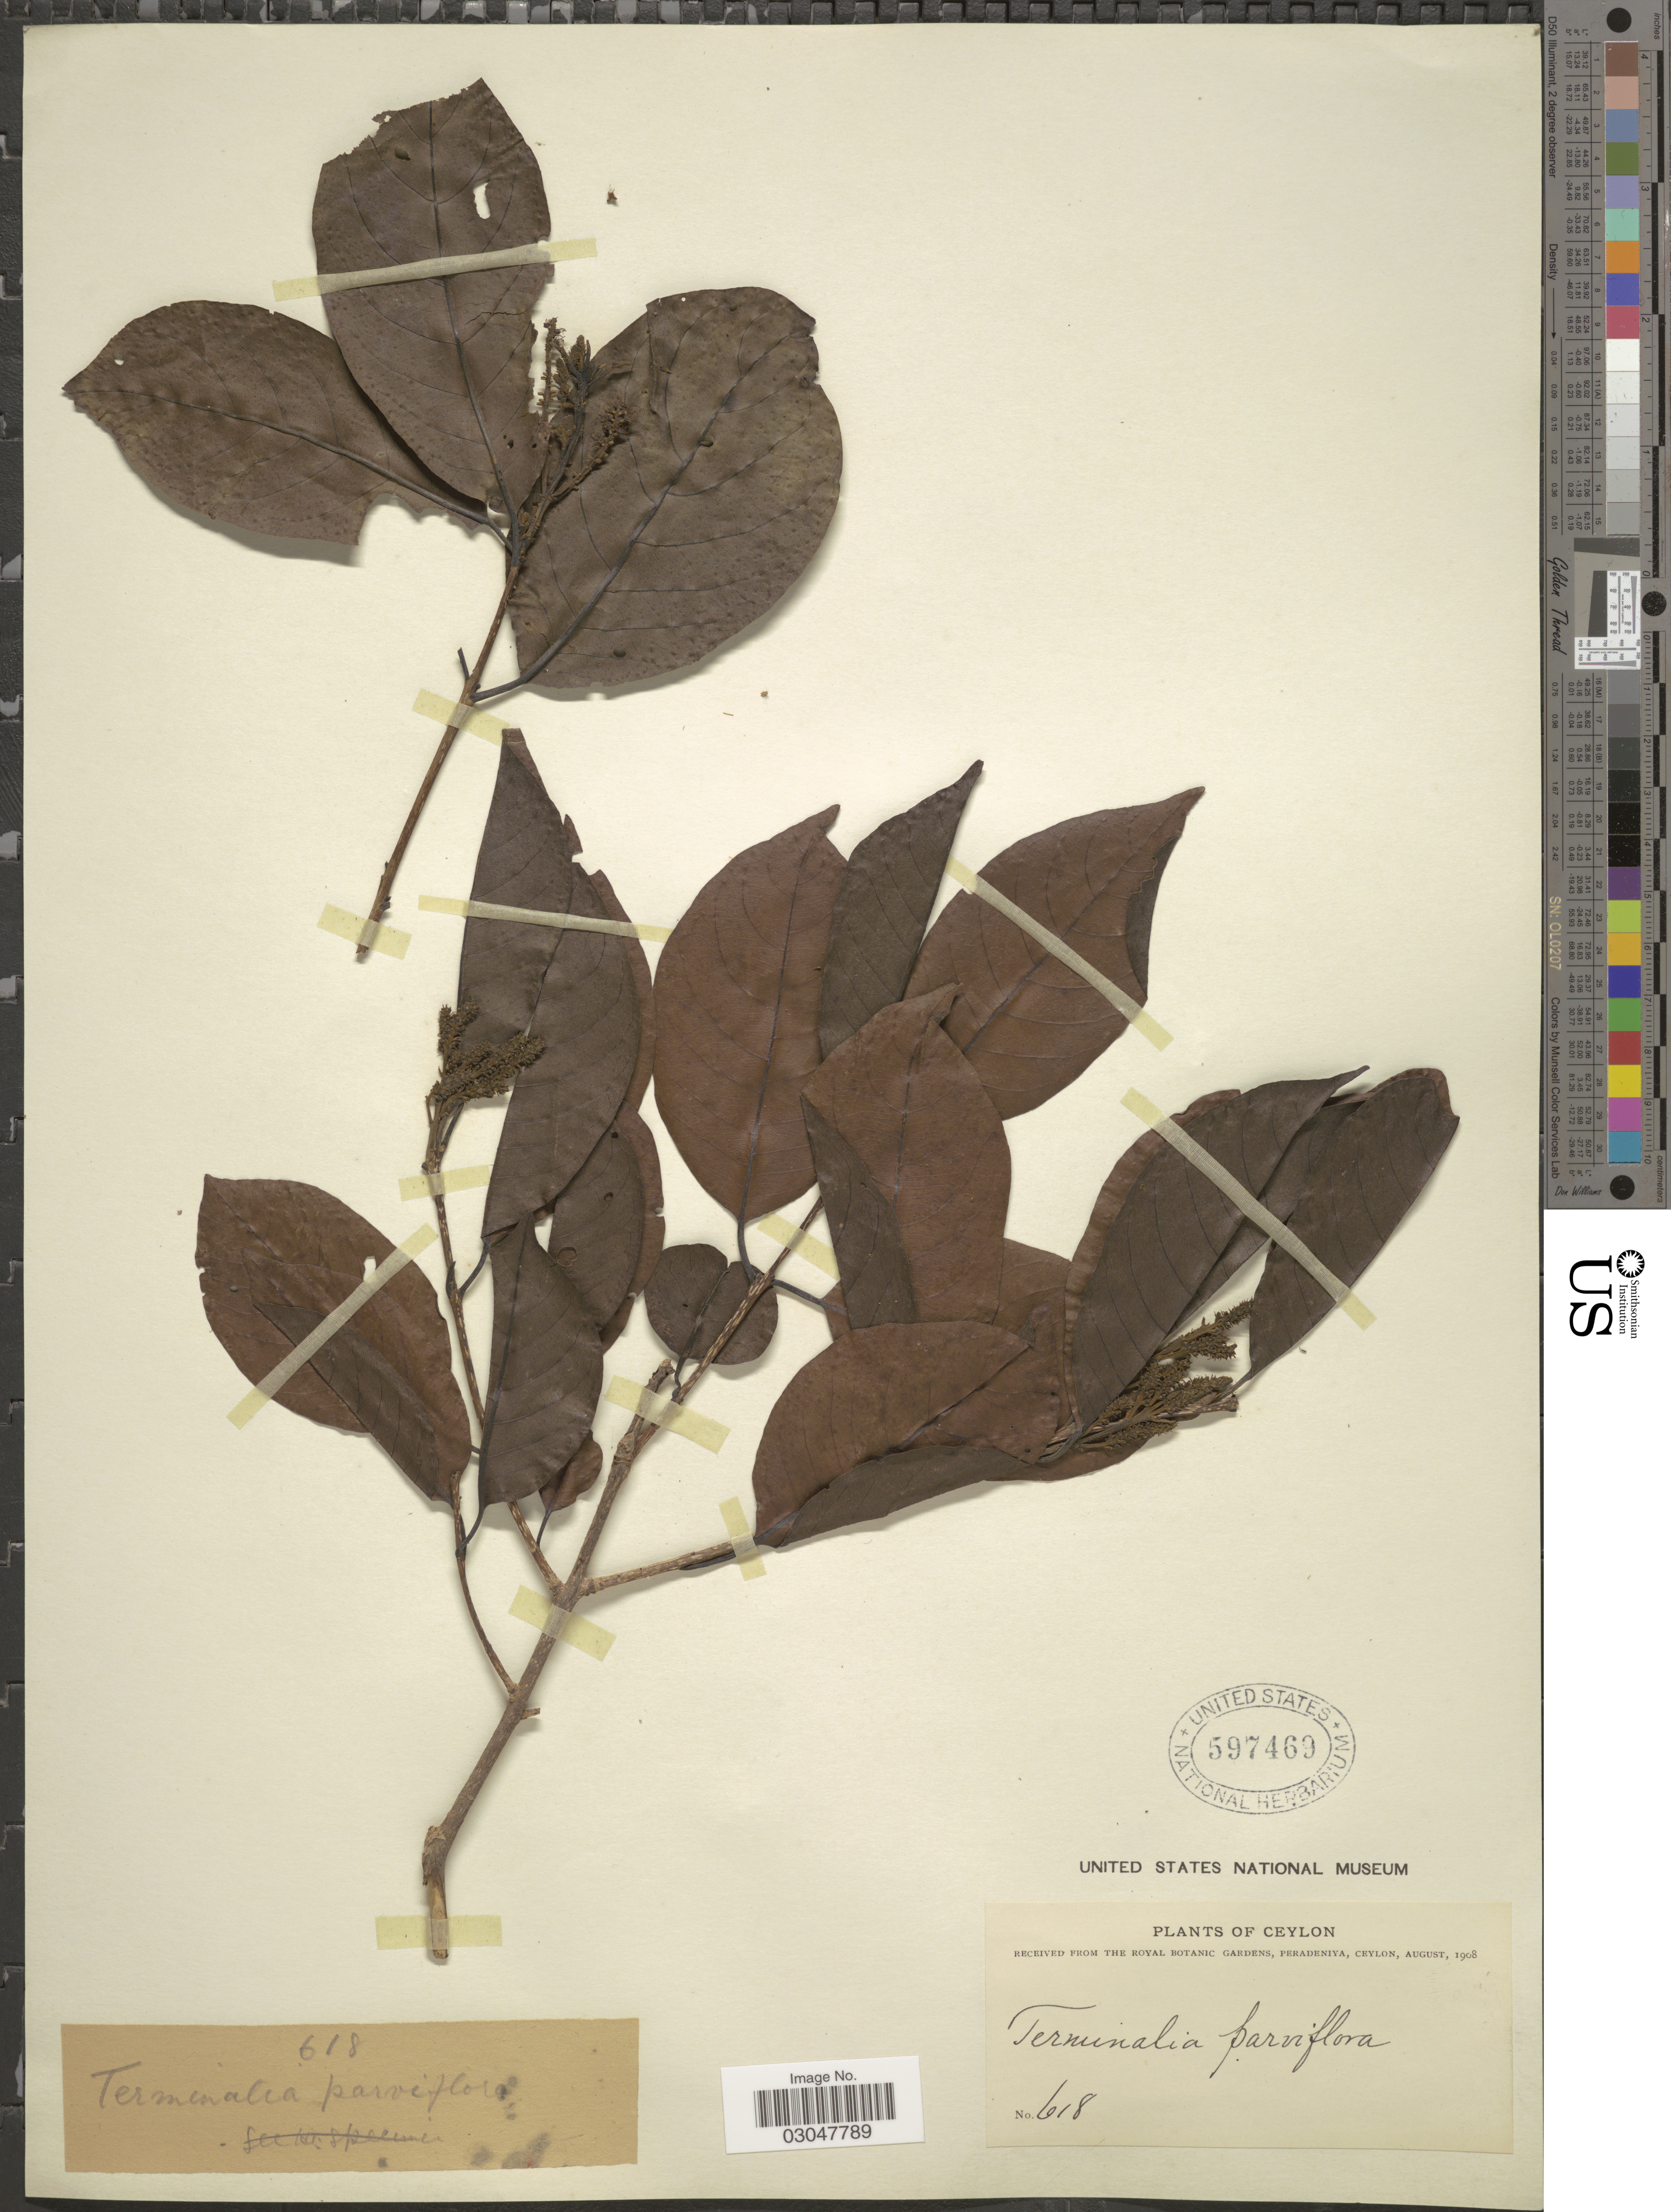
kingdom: Plantae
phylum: Tracheophyta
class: Magnoliopsida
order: Myrtales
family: Combretaceae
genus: Terminalia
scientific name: Terminalia parviflora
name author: Thwaites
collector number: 618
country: Sri Lanka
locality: Ceylon.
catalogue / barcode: US 597469